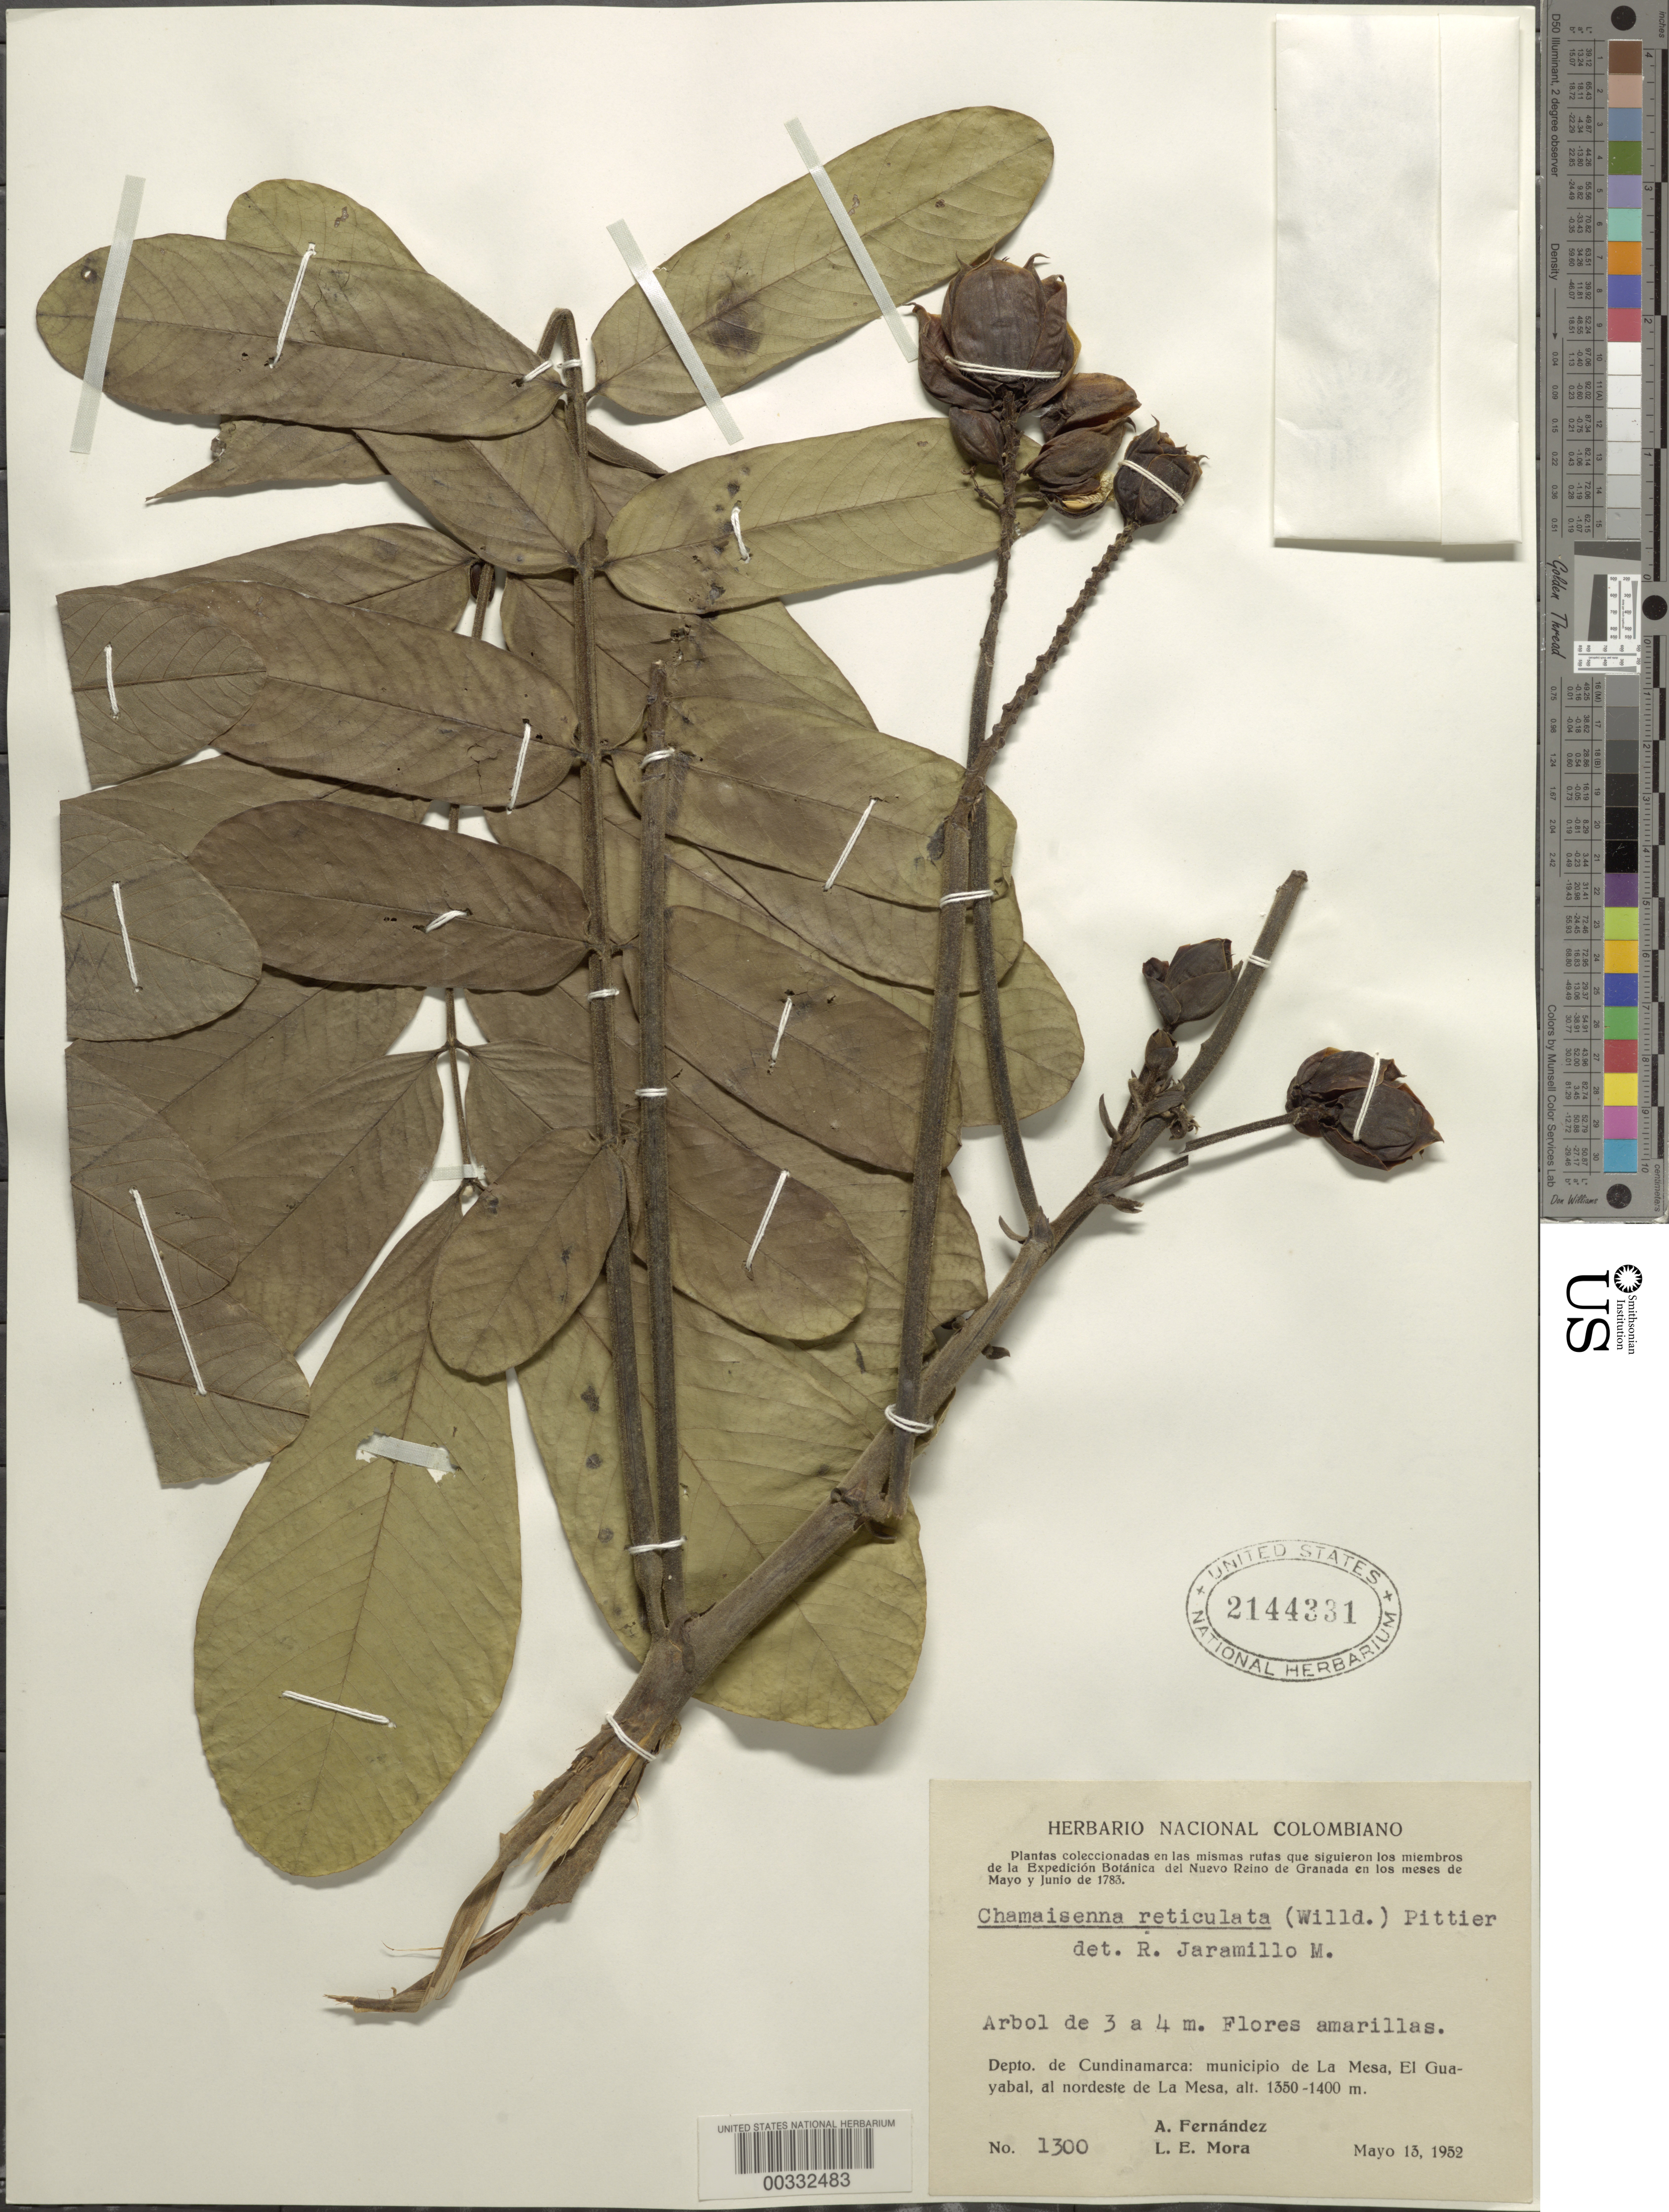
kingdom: Plantae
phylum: Tracheophyta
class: Magnoliopsida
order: Fabales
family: Fabaceae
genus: Senna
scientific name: Senna reticulata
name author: (Willd.) H.S. Irwin & Barneby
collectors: Á. Fernández & L. E. Mora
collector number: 1300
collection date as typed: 13 May 1952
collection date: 1952-05-13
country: Colombia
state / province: Cundinamarca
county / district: La Mesa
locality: El Guayabal, NE of La Mesa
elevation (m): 1350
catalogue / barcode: US 2144331